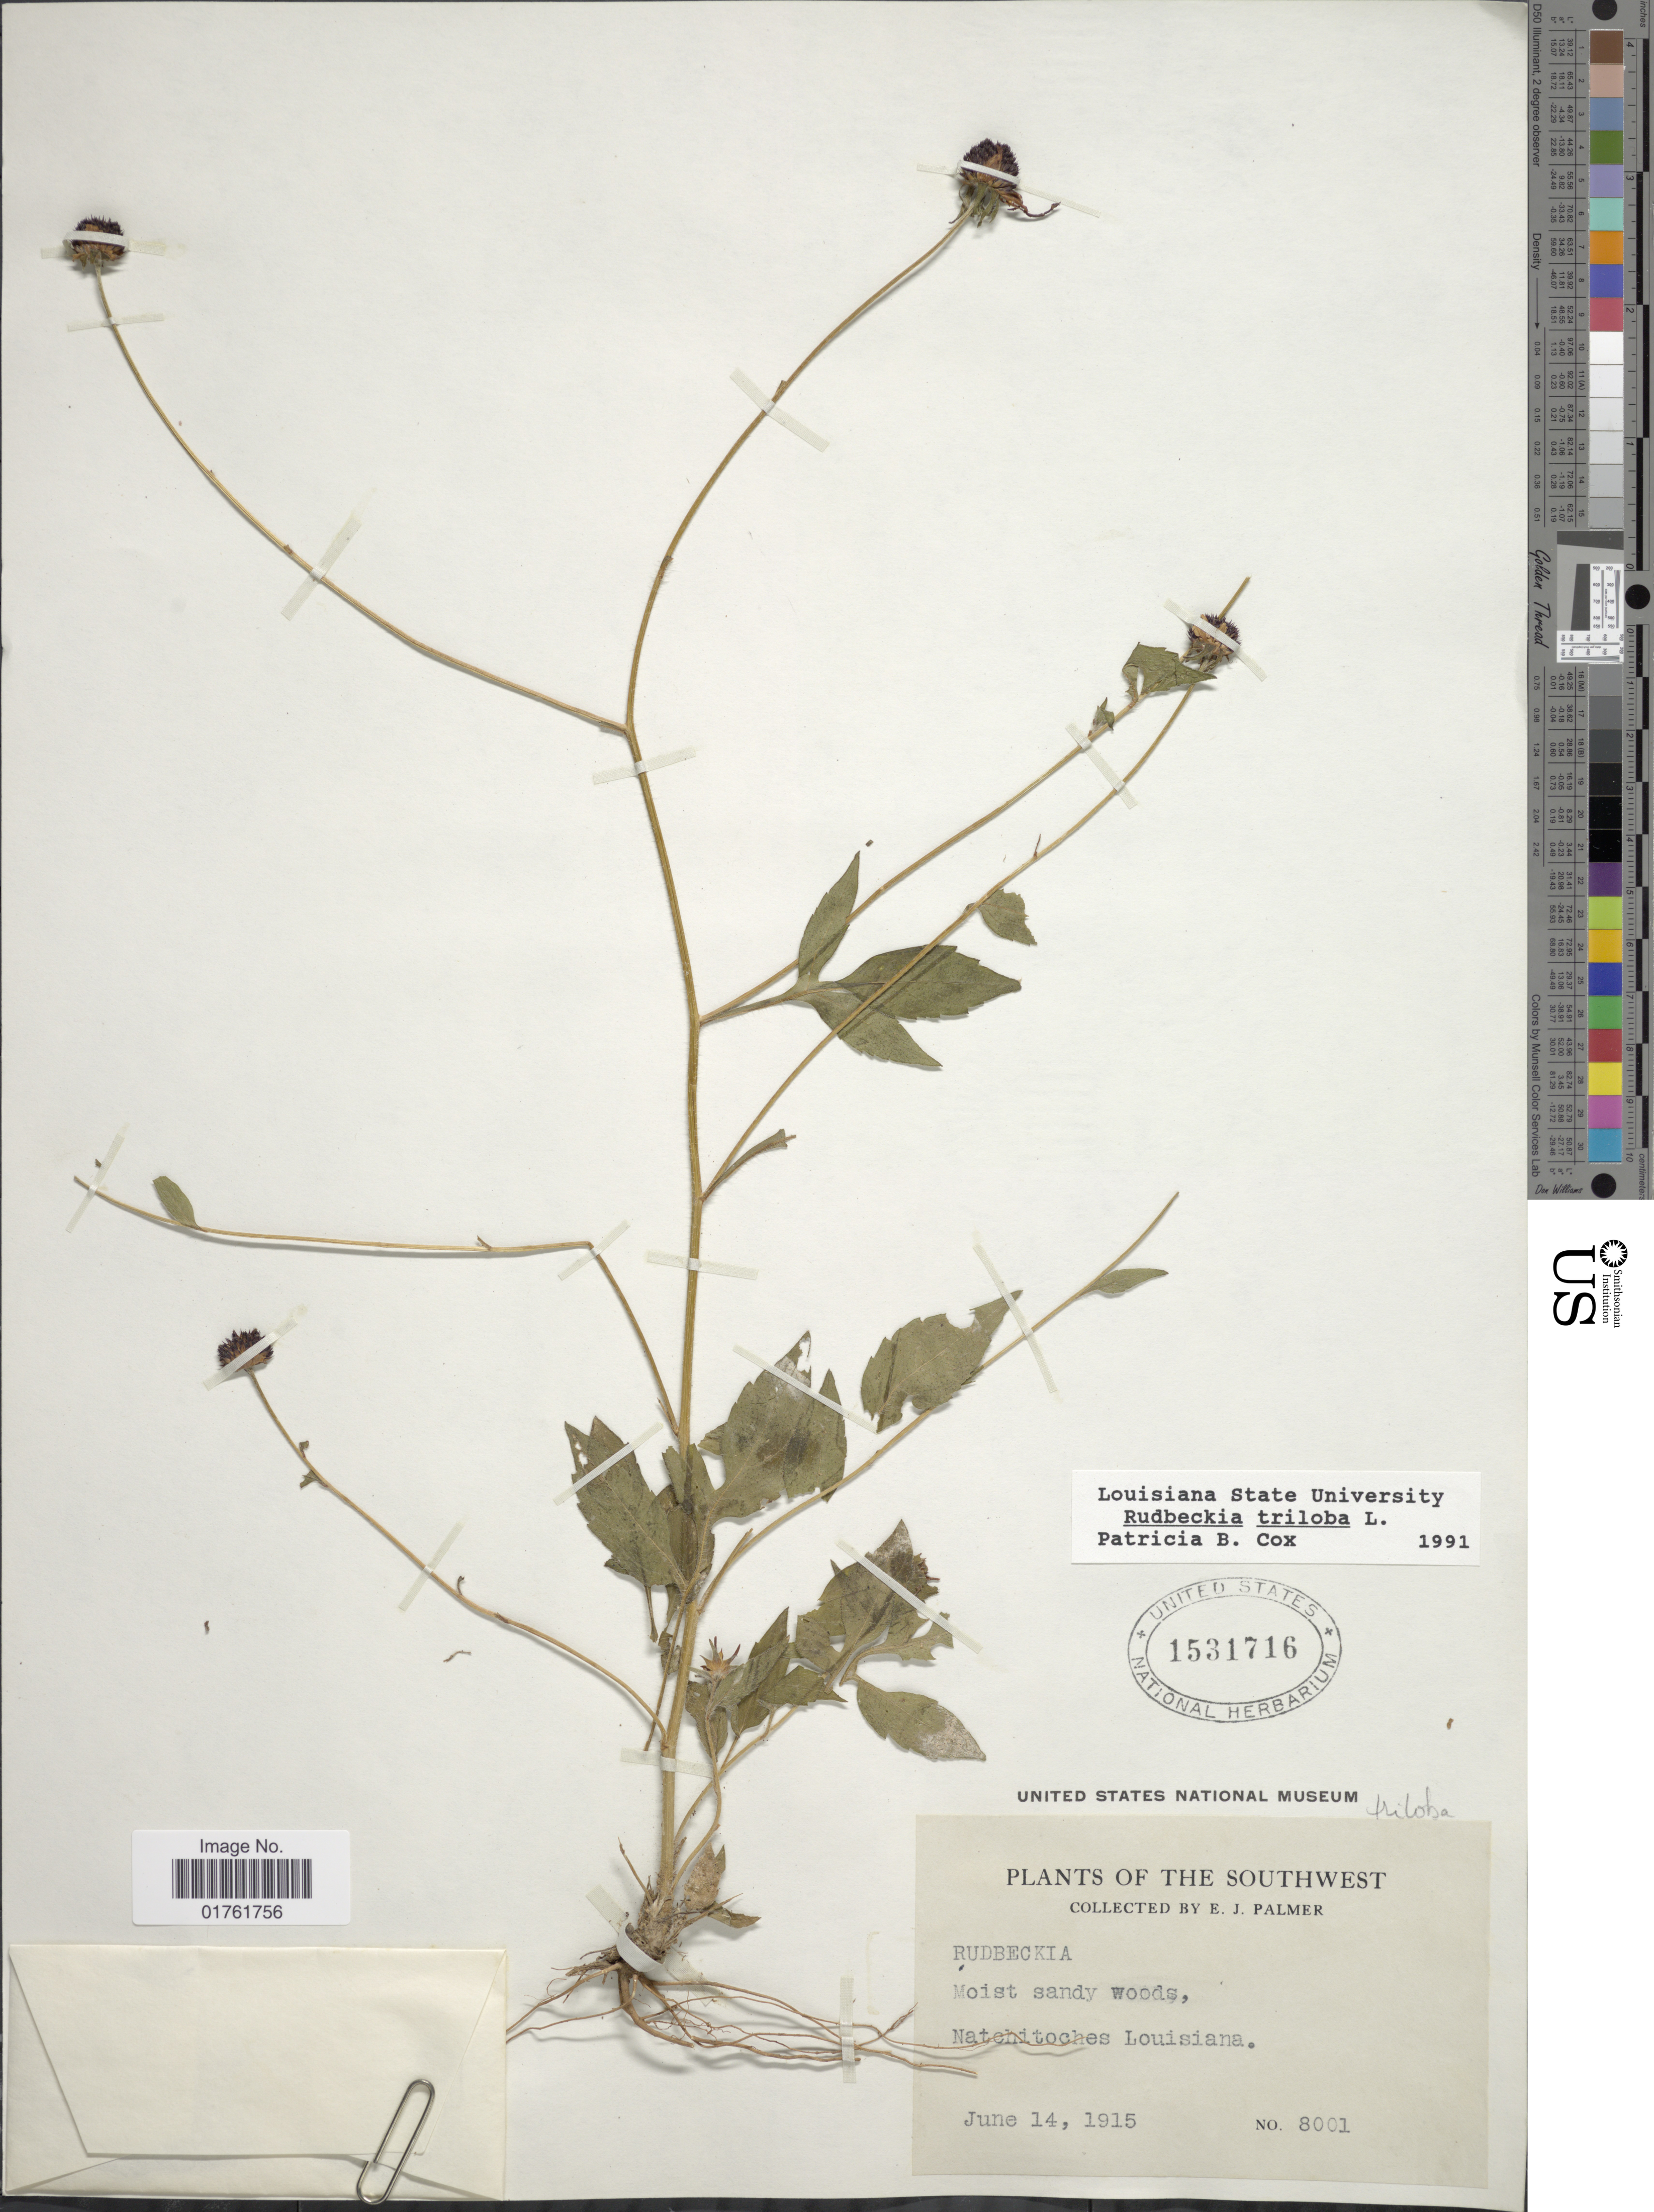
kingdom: Plantae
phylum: Tracheophyta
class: Magnoliopsida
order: Asterales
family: Asteraceae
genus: Rudbeckia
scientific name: Rudbeckia triloba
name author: L.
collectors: E. J. Palmer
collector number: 8001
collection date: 1915-06-14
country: United States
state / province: Louisiana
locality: The Southwest, Moist sandy woods, Natehitoches Louisiana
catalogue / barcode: US 1531716